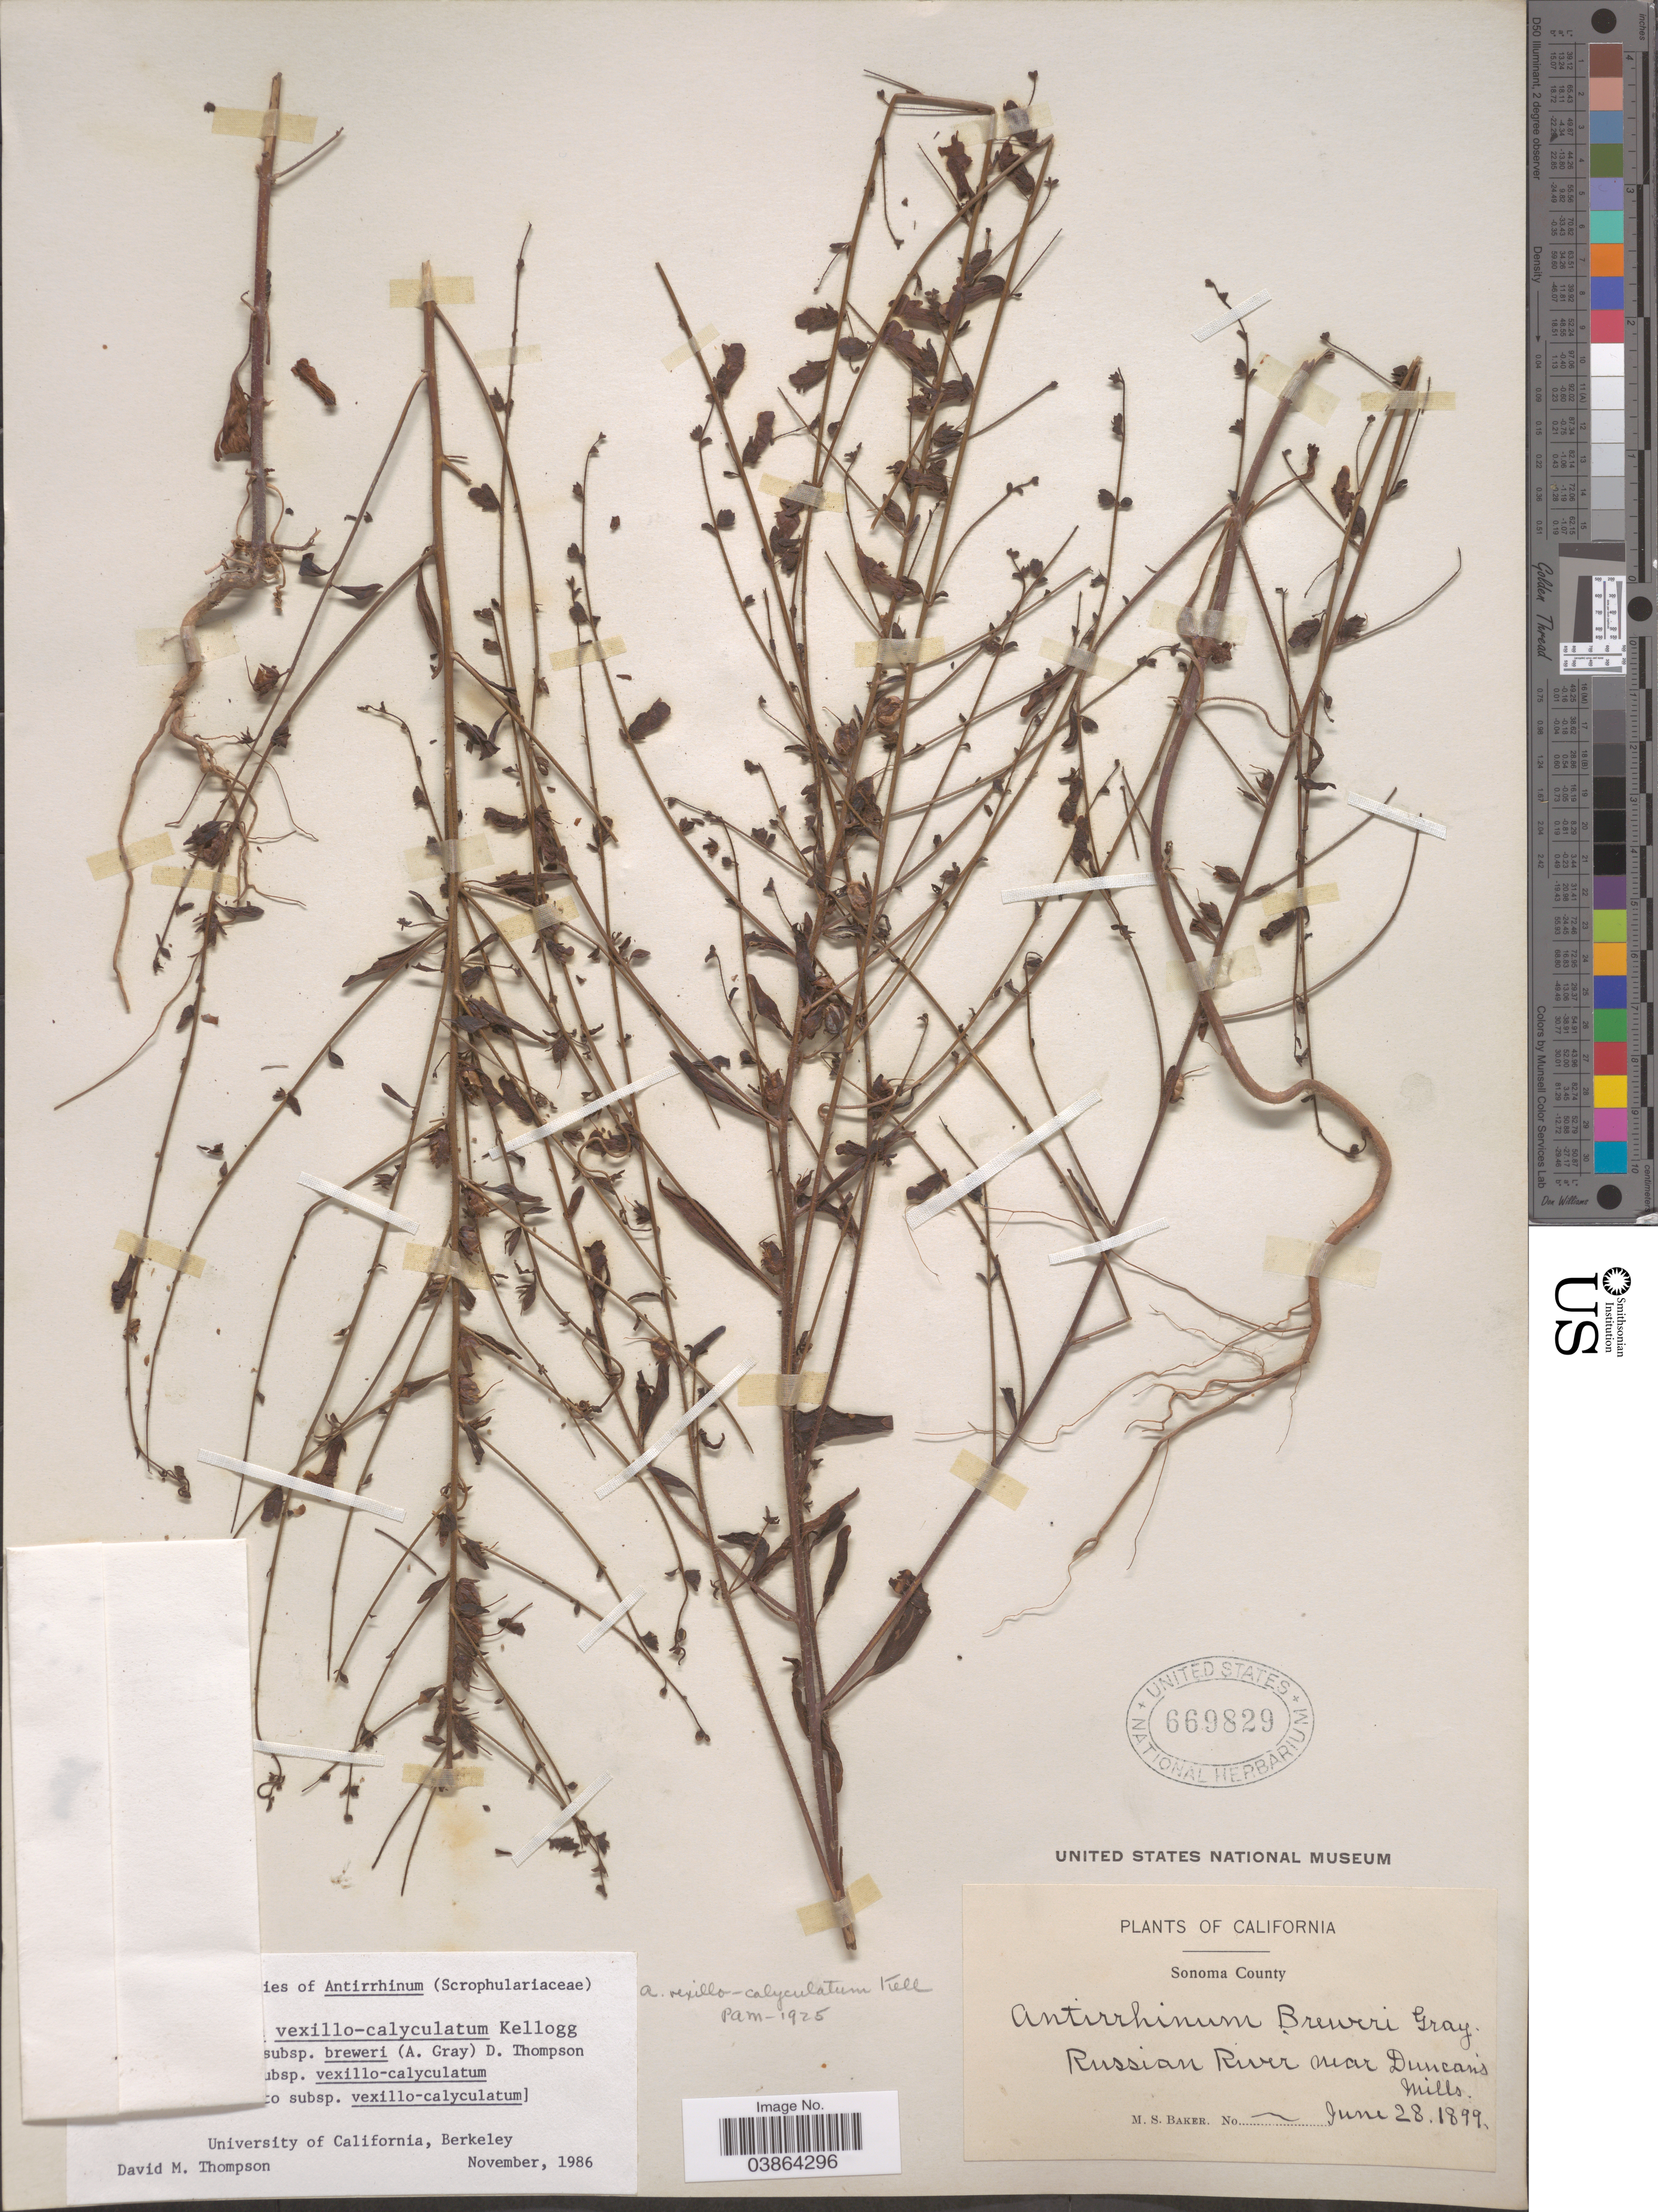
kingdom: Plantae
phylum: Tracheophyta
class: Magnoliopsida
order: Lamiales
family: Plantaginaceae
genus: Sairocarpus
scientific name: Sairocarpus vexillocalyculatus subsp. breweri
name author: (A. Gray) Barringer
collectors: M. S. Baker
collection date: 1899-06-28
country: United States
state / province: California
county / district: Sonoma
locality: Sonoma County. Russian River near Duncan's Mills.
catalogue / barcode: US 669829